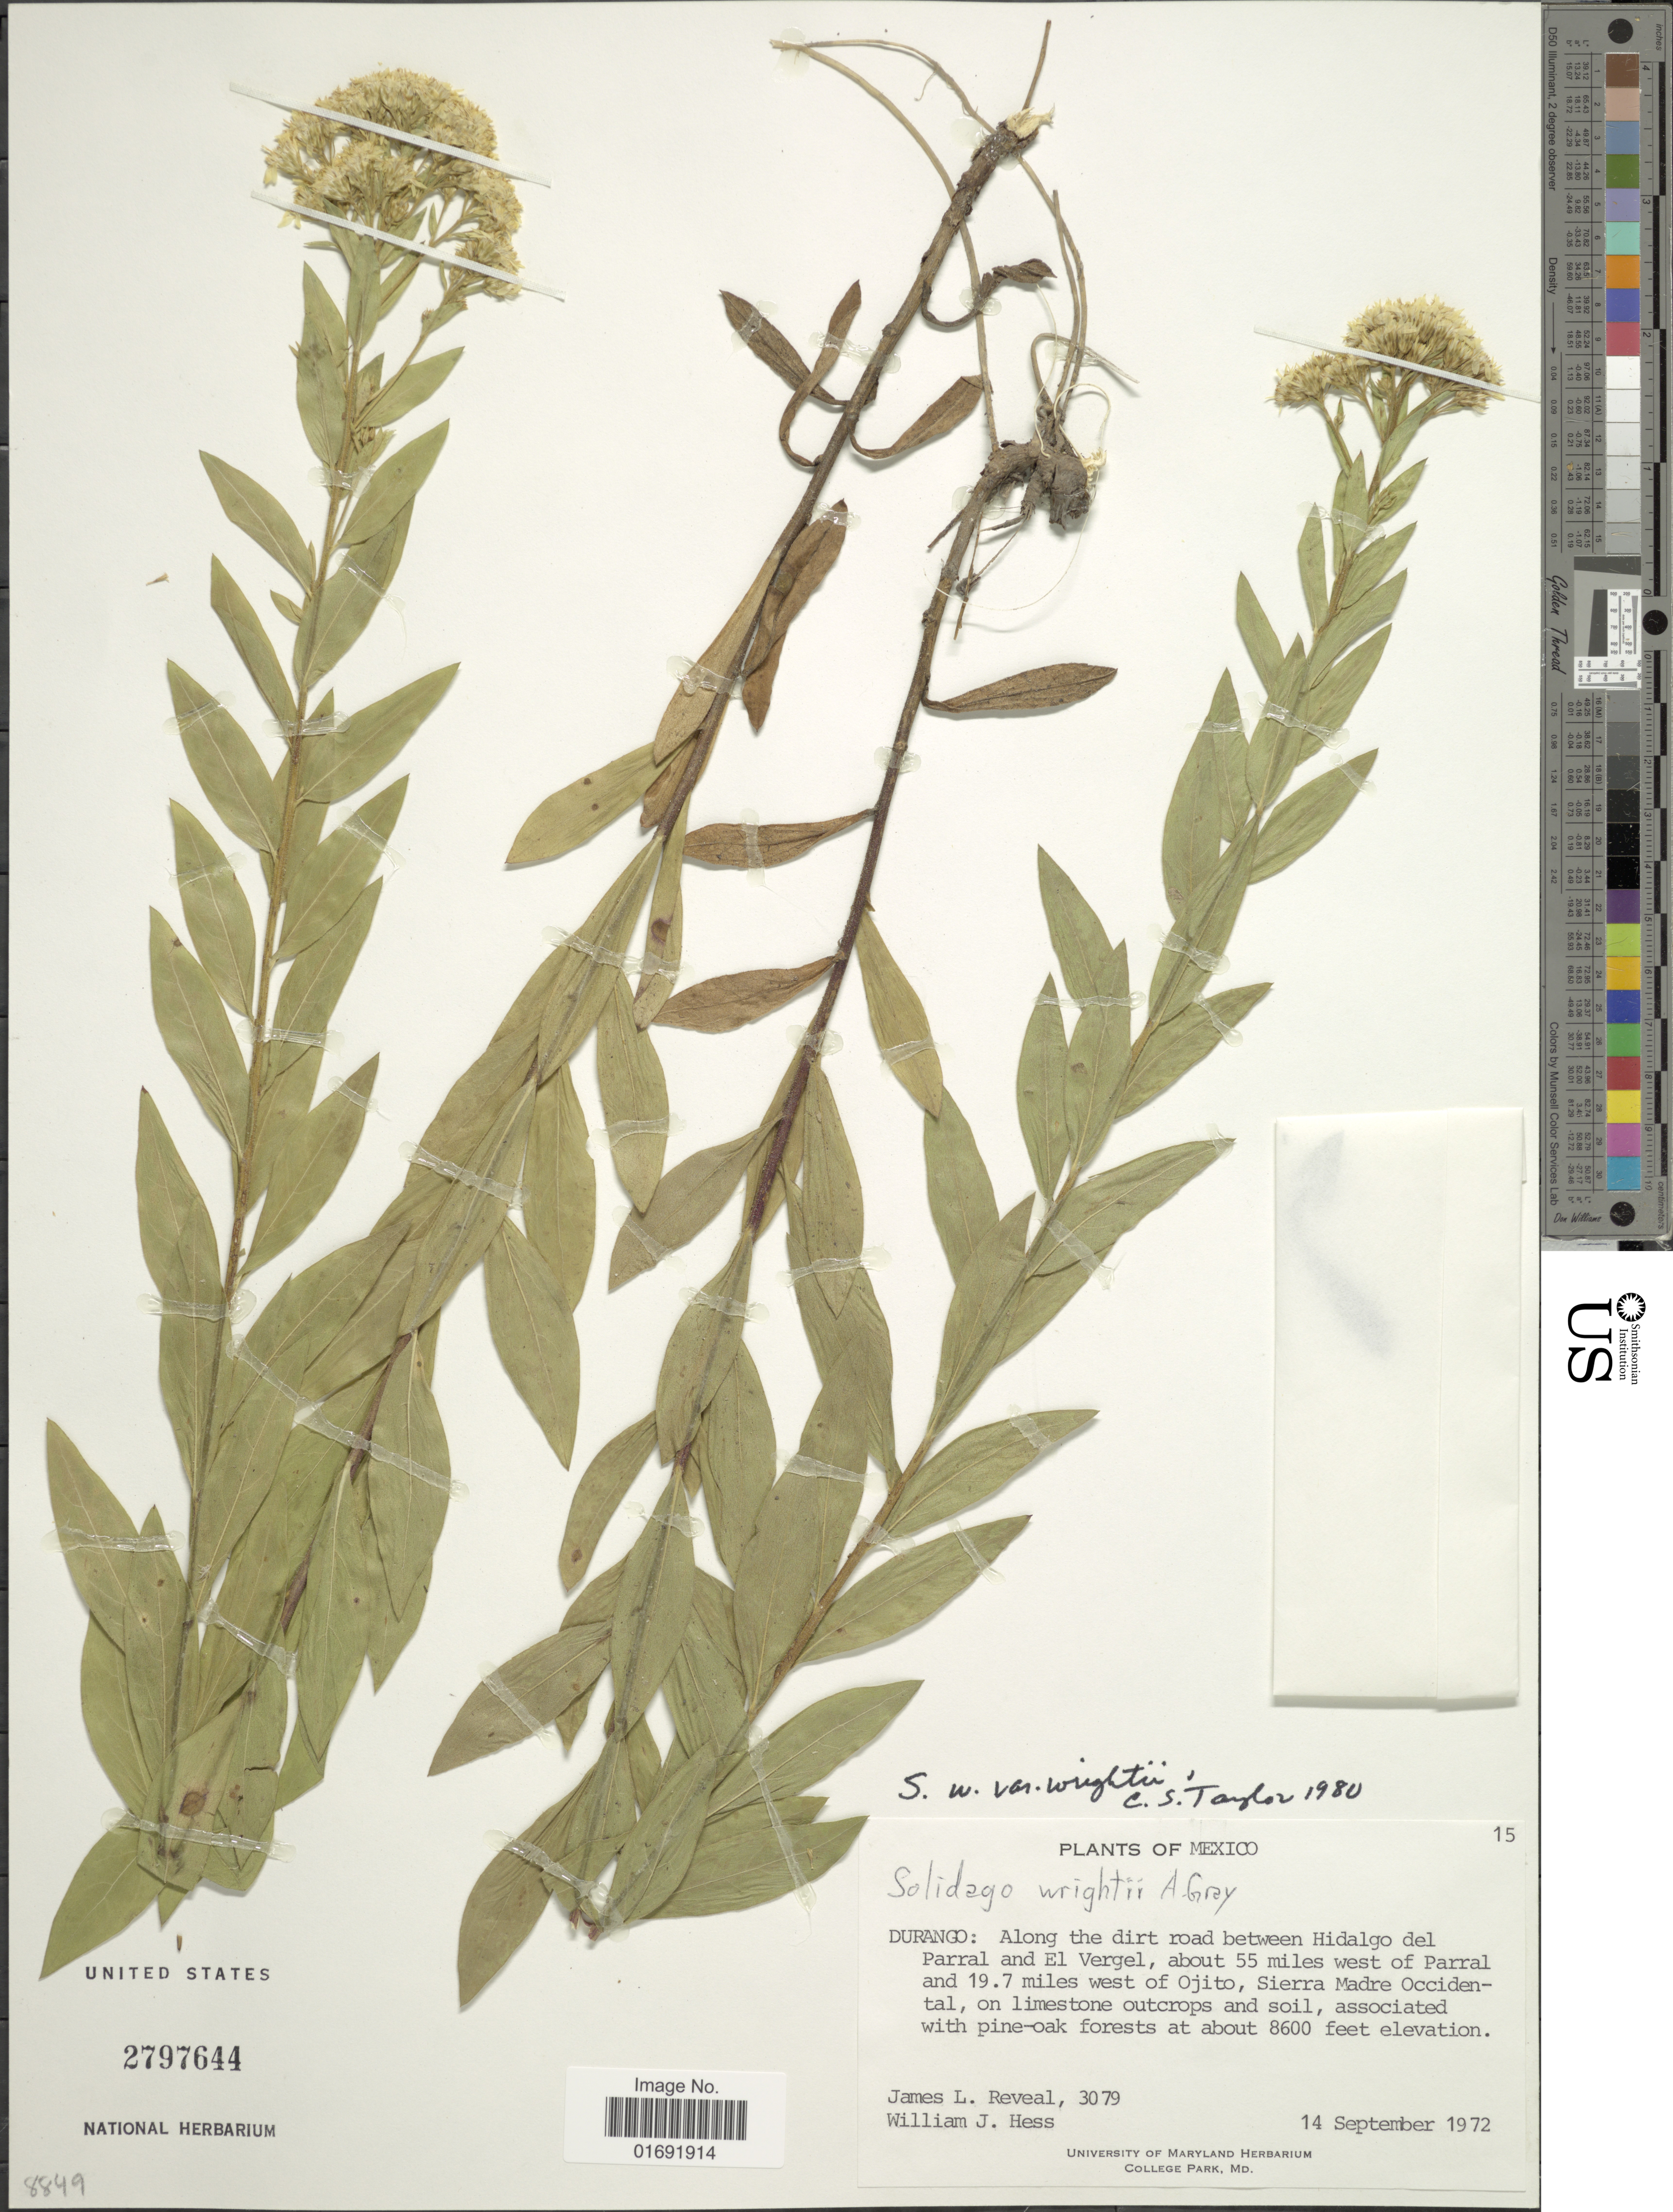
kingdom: Plantae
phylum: Tracheophyta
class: Magnoliopsida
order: Asterales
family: Asteraceae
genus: Solidago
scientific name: Solidago wrightii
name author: A. Gray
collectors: J. L. Reveal & W. Hess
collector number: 3079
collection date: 1972-09-14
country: Mexico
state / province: Durango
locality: Along the dirt road between Hidalgo del Parral and El Vergel, about 55 miles west of Parral and 19.7 miles west of Ojito, Sierra Madre Occidental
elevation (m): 2621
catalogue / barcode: US 2797644